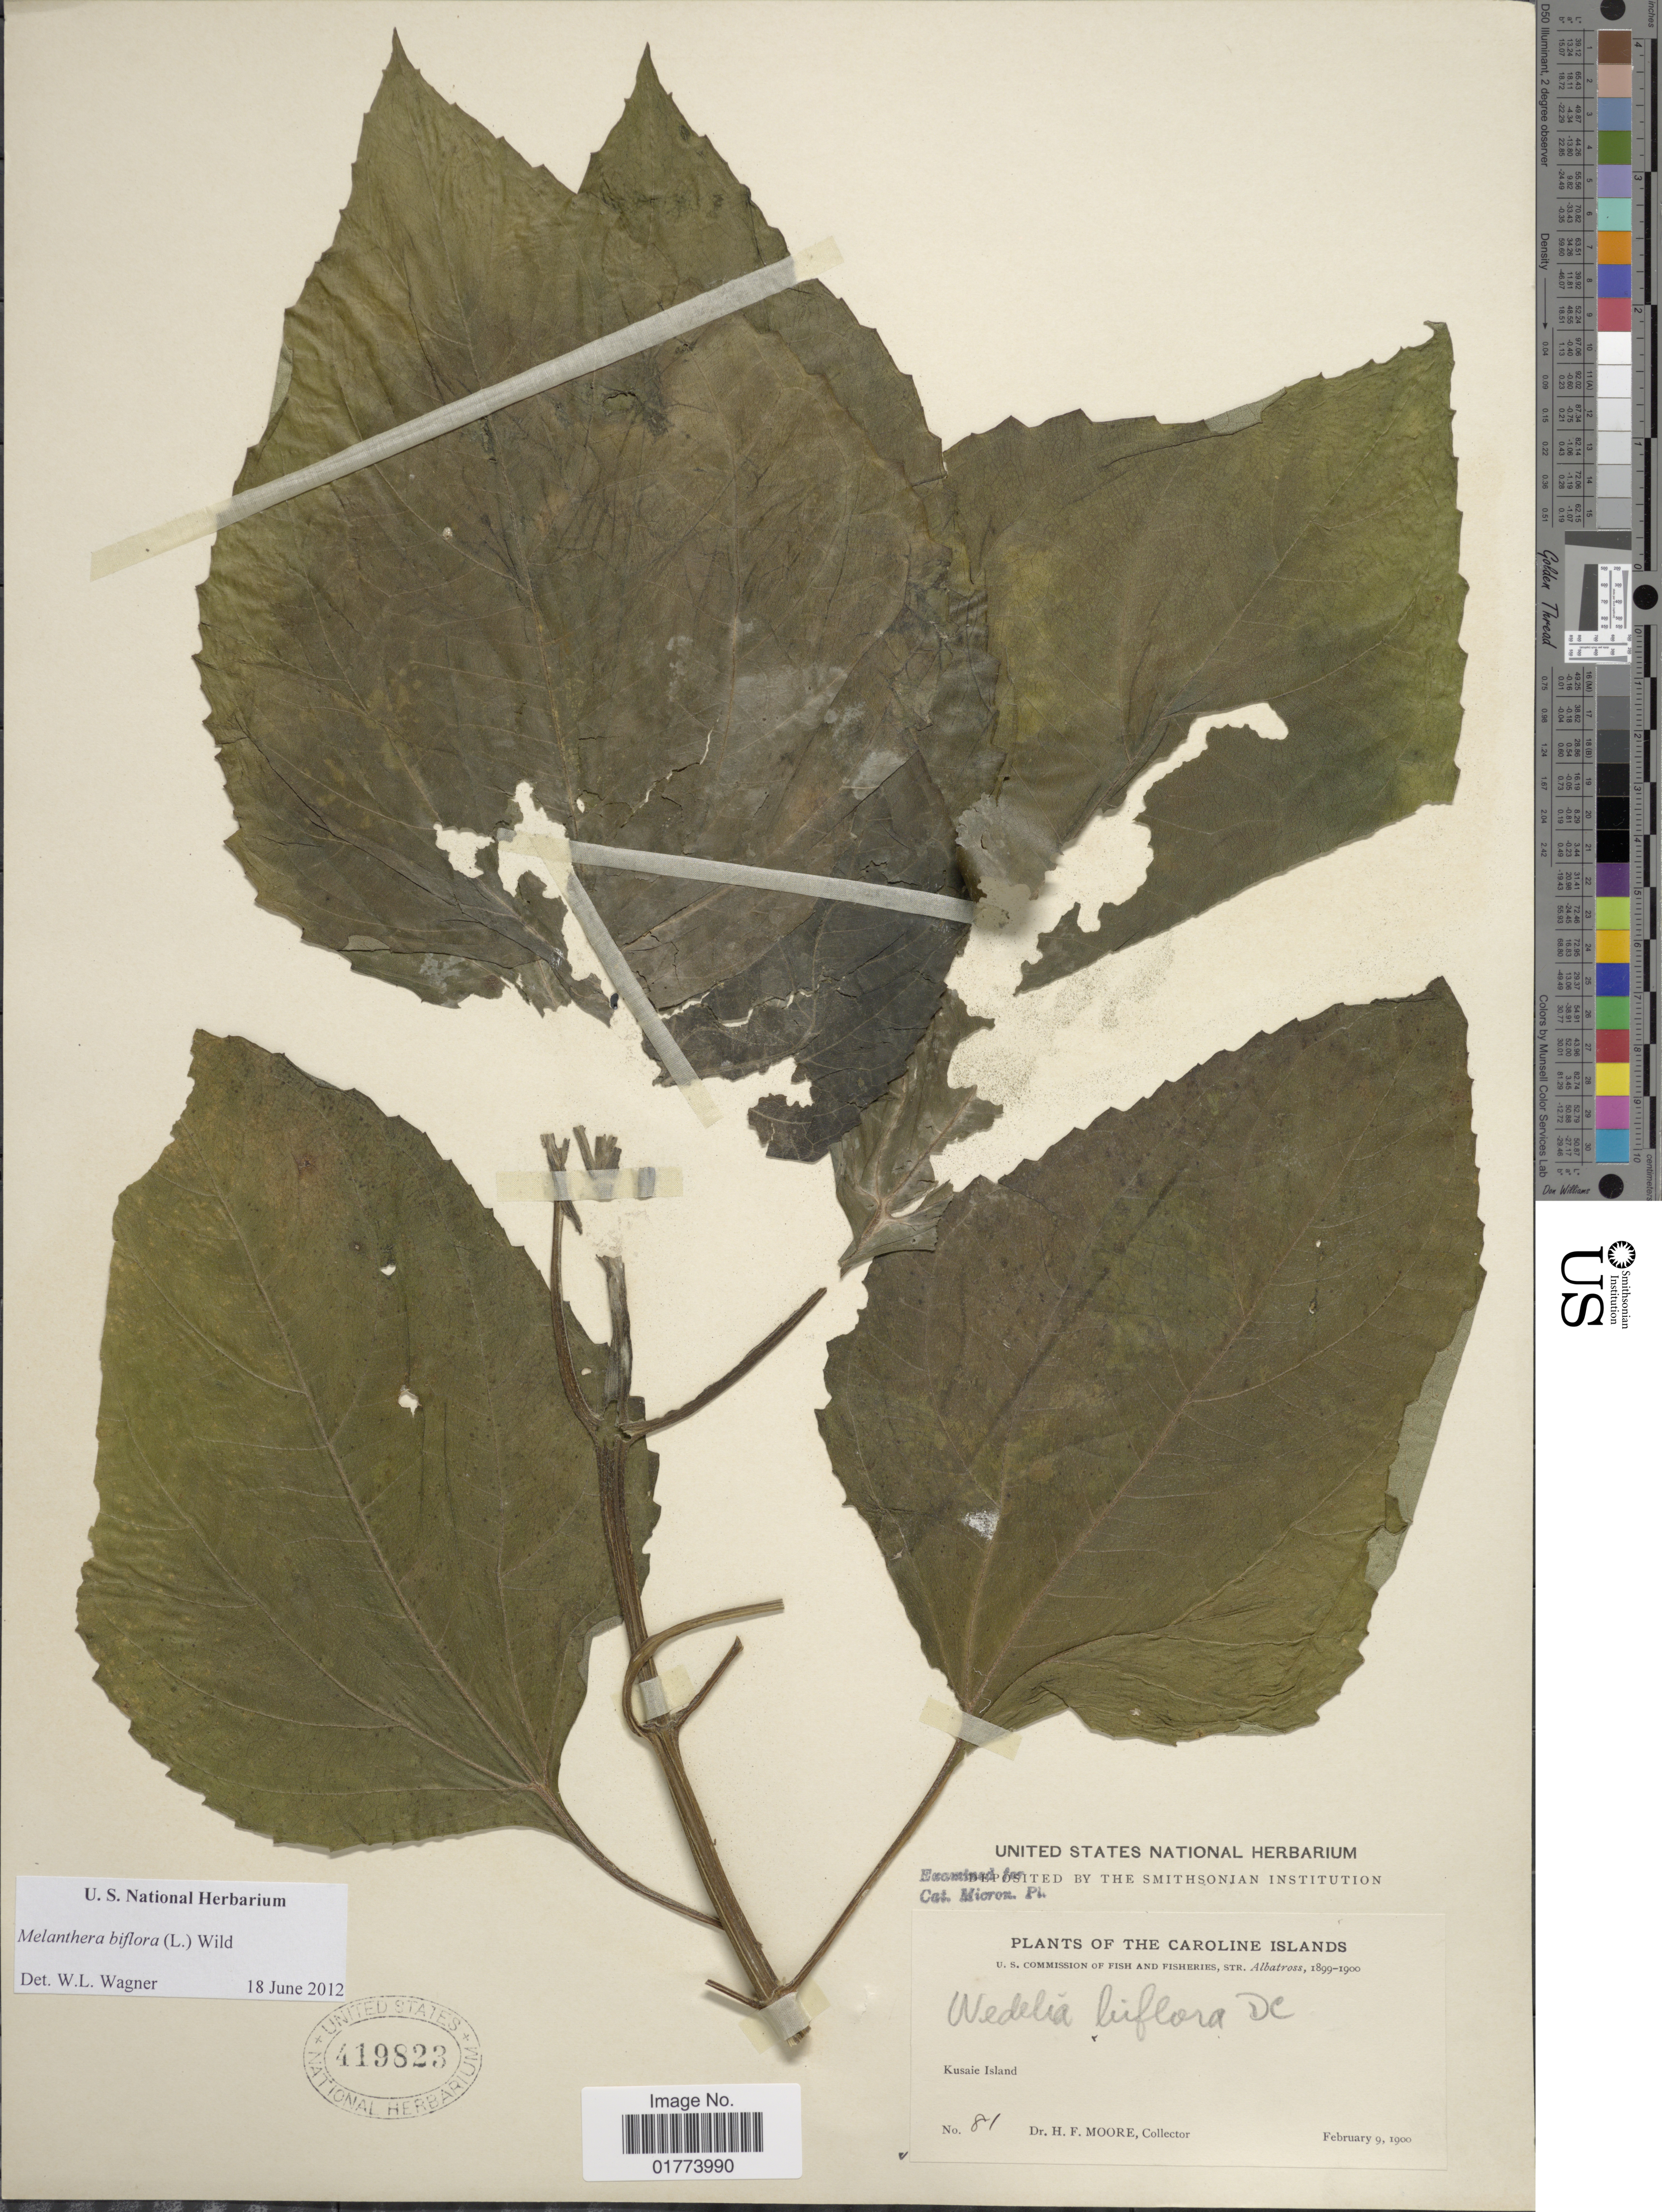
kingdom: Plantae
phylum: Tracheophyta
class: Magnoliopsida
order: Asterales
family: Asteraceae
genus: Wollastonia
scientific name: Wollastonia biflora var. biflora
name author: (L.) DC.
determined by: Wagner, W. L., (BOT), Smithsonian Institution - National Museum of Natural History (UNITED STATES)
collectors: H. F. Moore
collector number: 81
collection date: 1900-02-09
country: Micronesia, Federated States of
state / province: Kosrae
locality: Caroline Islands, Kusaie Island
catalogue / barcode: US 419823